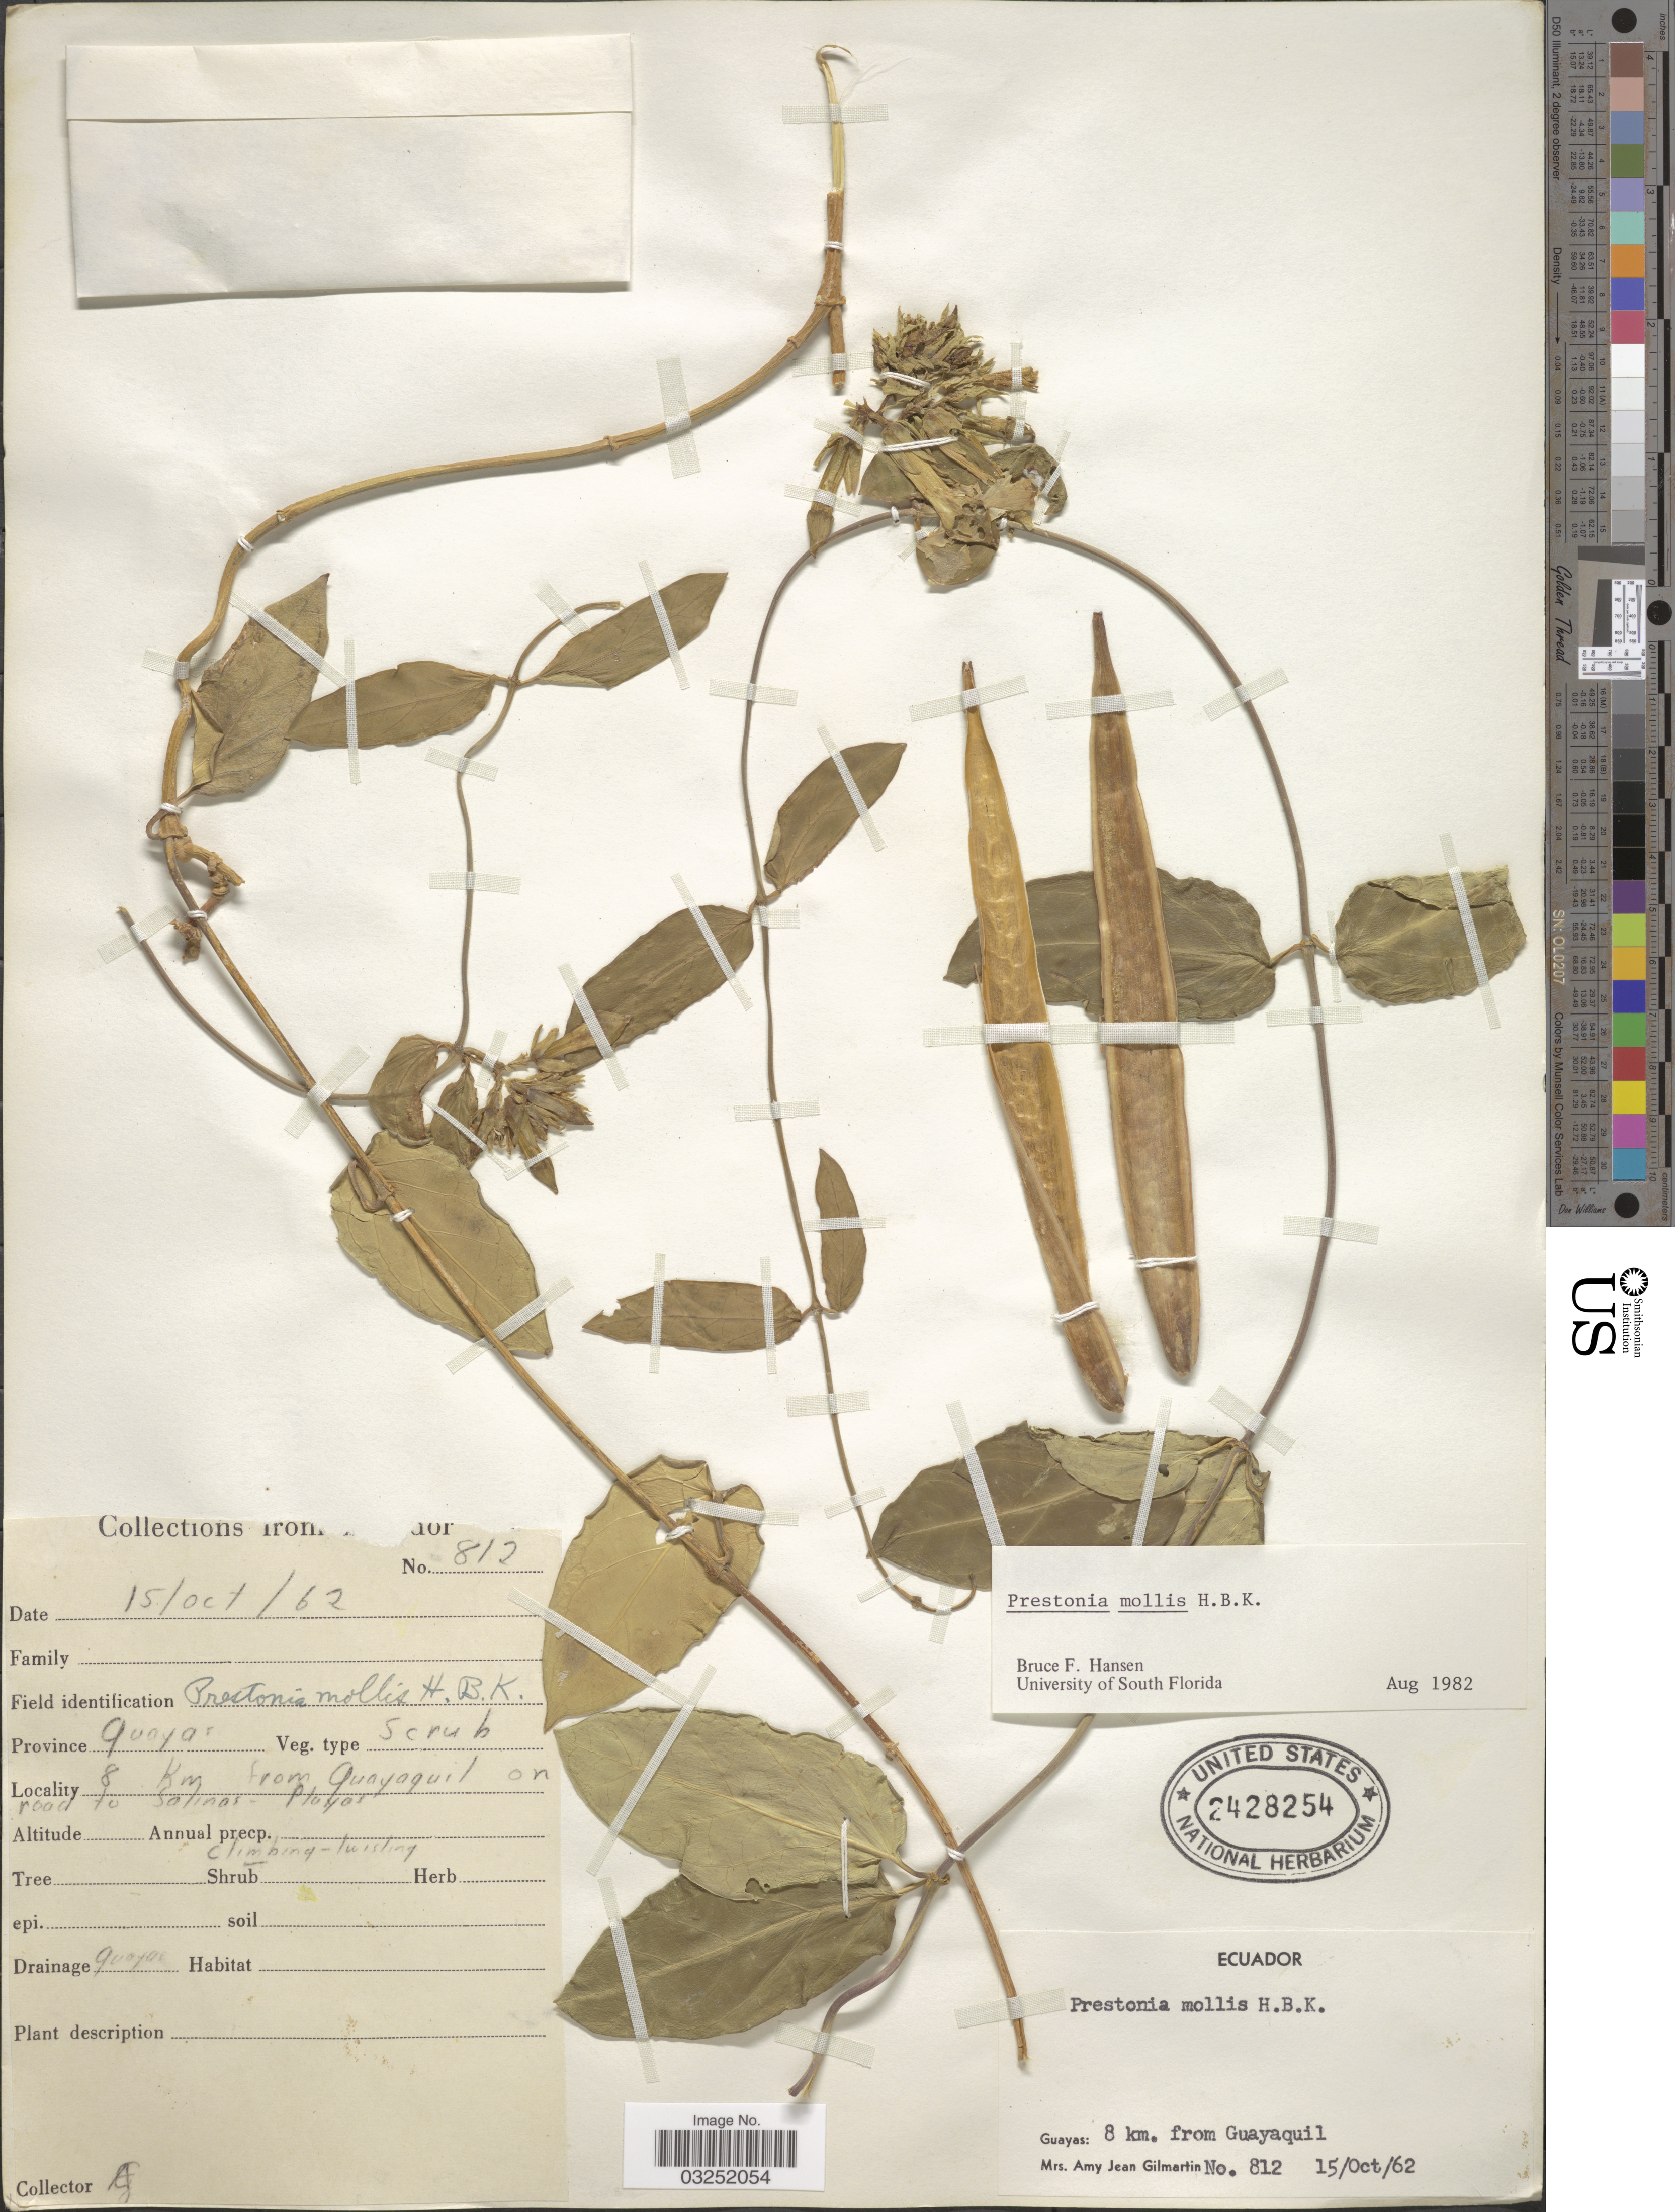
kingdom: Plantae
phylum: Tracheophyta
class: Magnoliopsida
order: Gentianales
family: Apocynaceae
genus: Prestonia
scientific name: Prestonia mollis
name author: Kunth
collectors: A. J. Gilmartin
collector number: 812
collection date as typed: Transcribed d/m/y: 15/10/62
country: Ecuador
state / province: Guayas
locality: Guayas: 8 km. from Guayaquil on road to Salinas-Playas.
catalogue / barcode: US 2428254